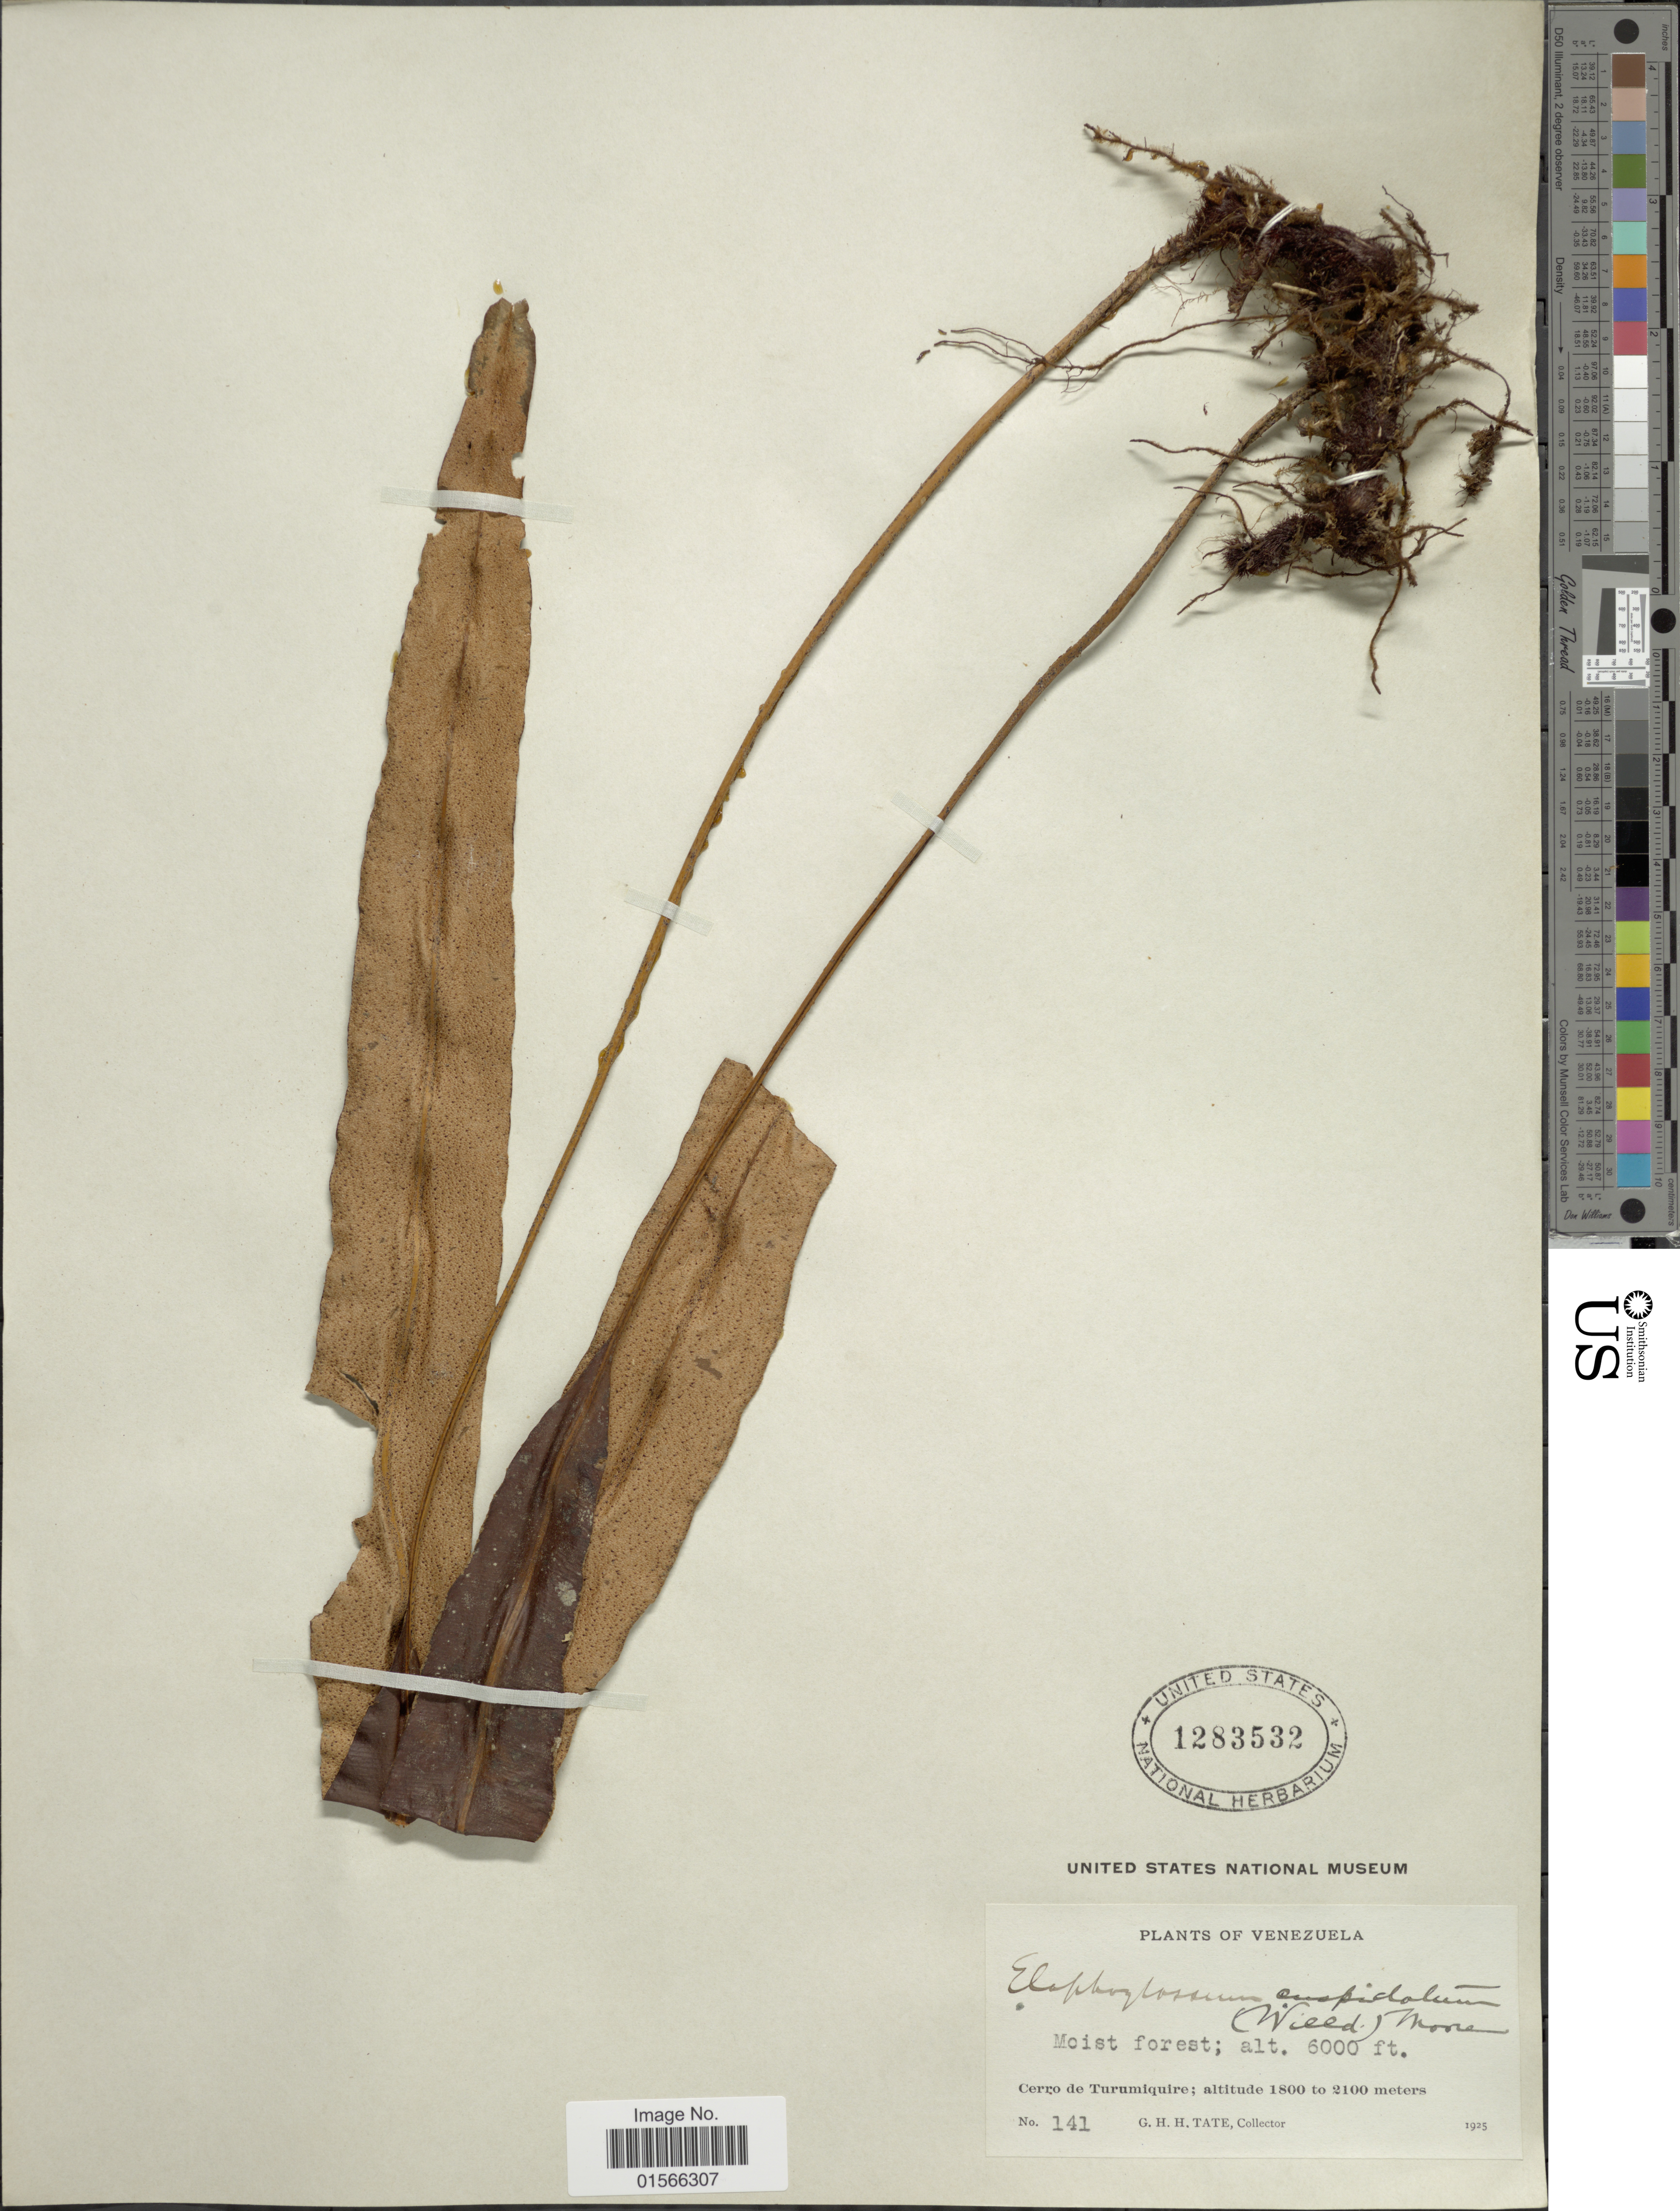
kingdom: Plantae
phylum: Tracheophyta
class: Polypodiopsida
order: Polypodiales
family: Dryopteridaceae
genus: Elaphoglossum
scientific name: Elaphoglossum cuspidatum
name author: (Willd.) T. Moore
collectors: G. H. H.Tate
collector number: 141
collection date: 1925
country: Venezuela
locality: Moist forest, Cerro de Turumiquire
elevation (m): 1800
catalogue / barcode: US 1283532